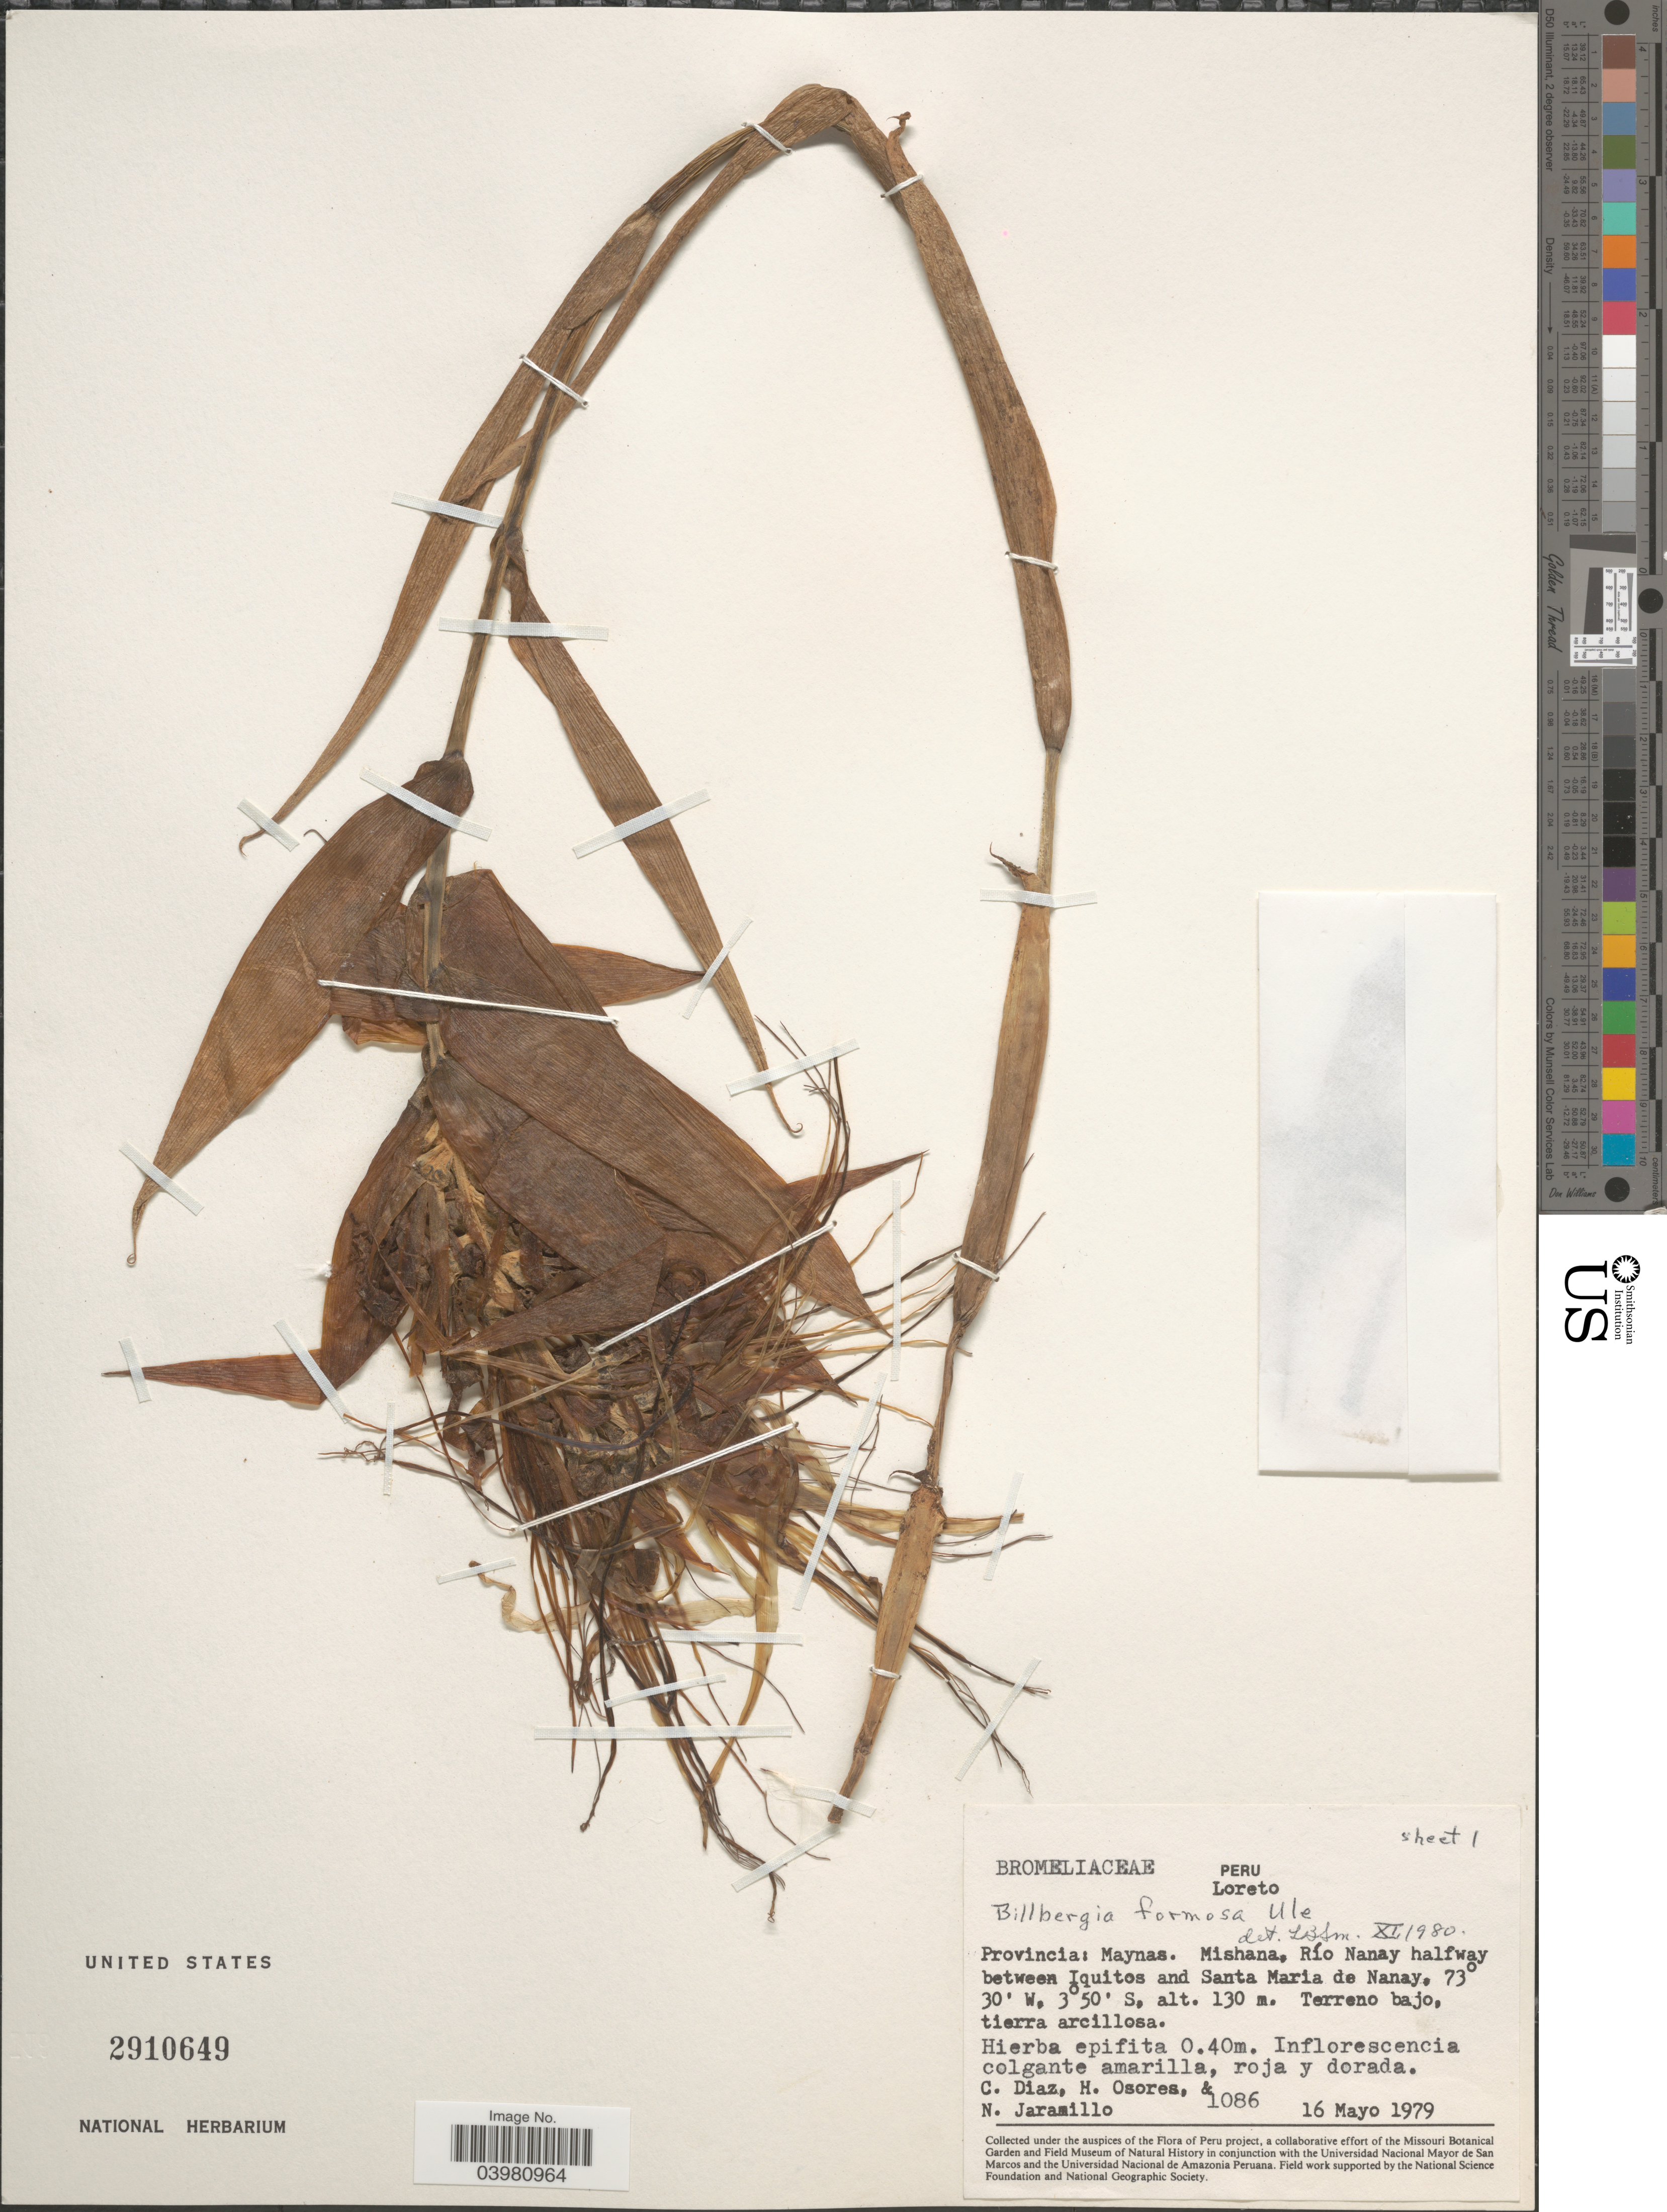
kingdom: Plantae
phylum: Tracheophyta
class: Liliopsida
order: Poales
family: Bromeliaceae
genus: Billbergia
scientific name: Billbergia formosa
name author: Ule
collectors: C. Díaz, H. Osores & N. Jaramillo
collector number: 1086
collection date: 1979-05-16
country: Peru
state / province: Loreto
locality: Provincia: Maynas. Mishana, Río Nanay halfway between Iquitos and Santa Maria de Nanay.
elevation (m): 130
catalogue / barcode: US 2910649